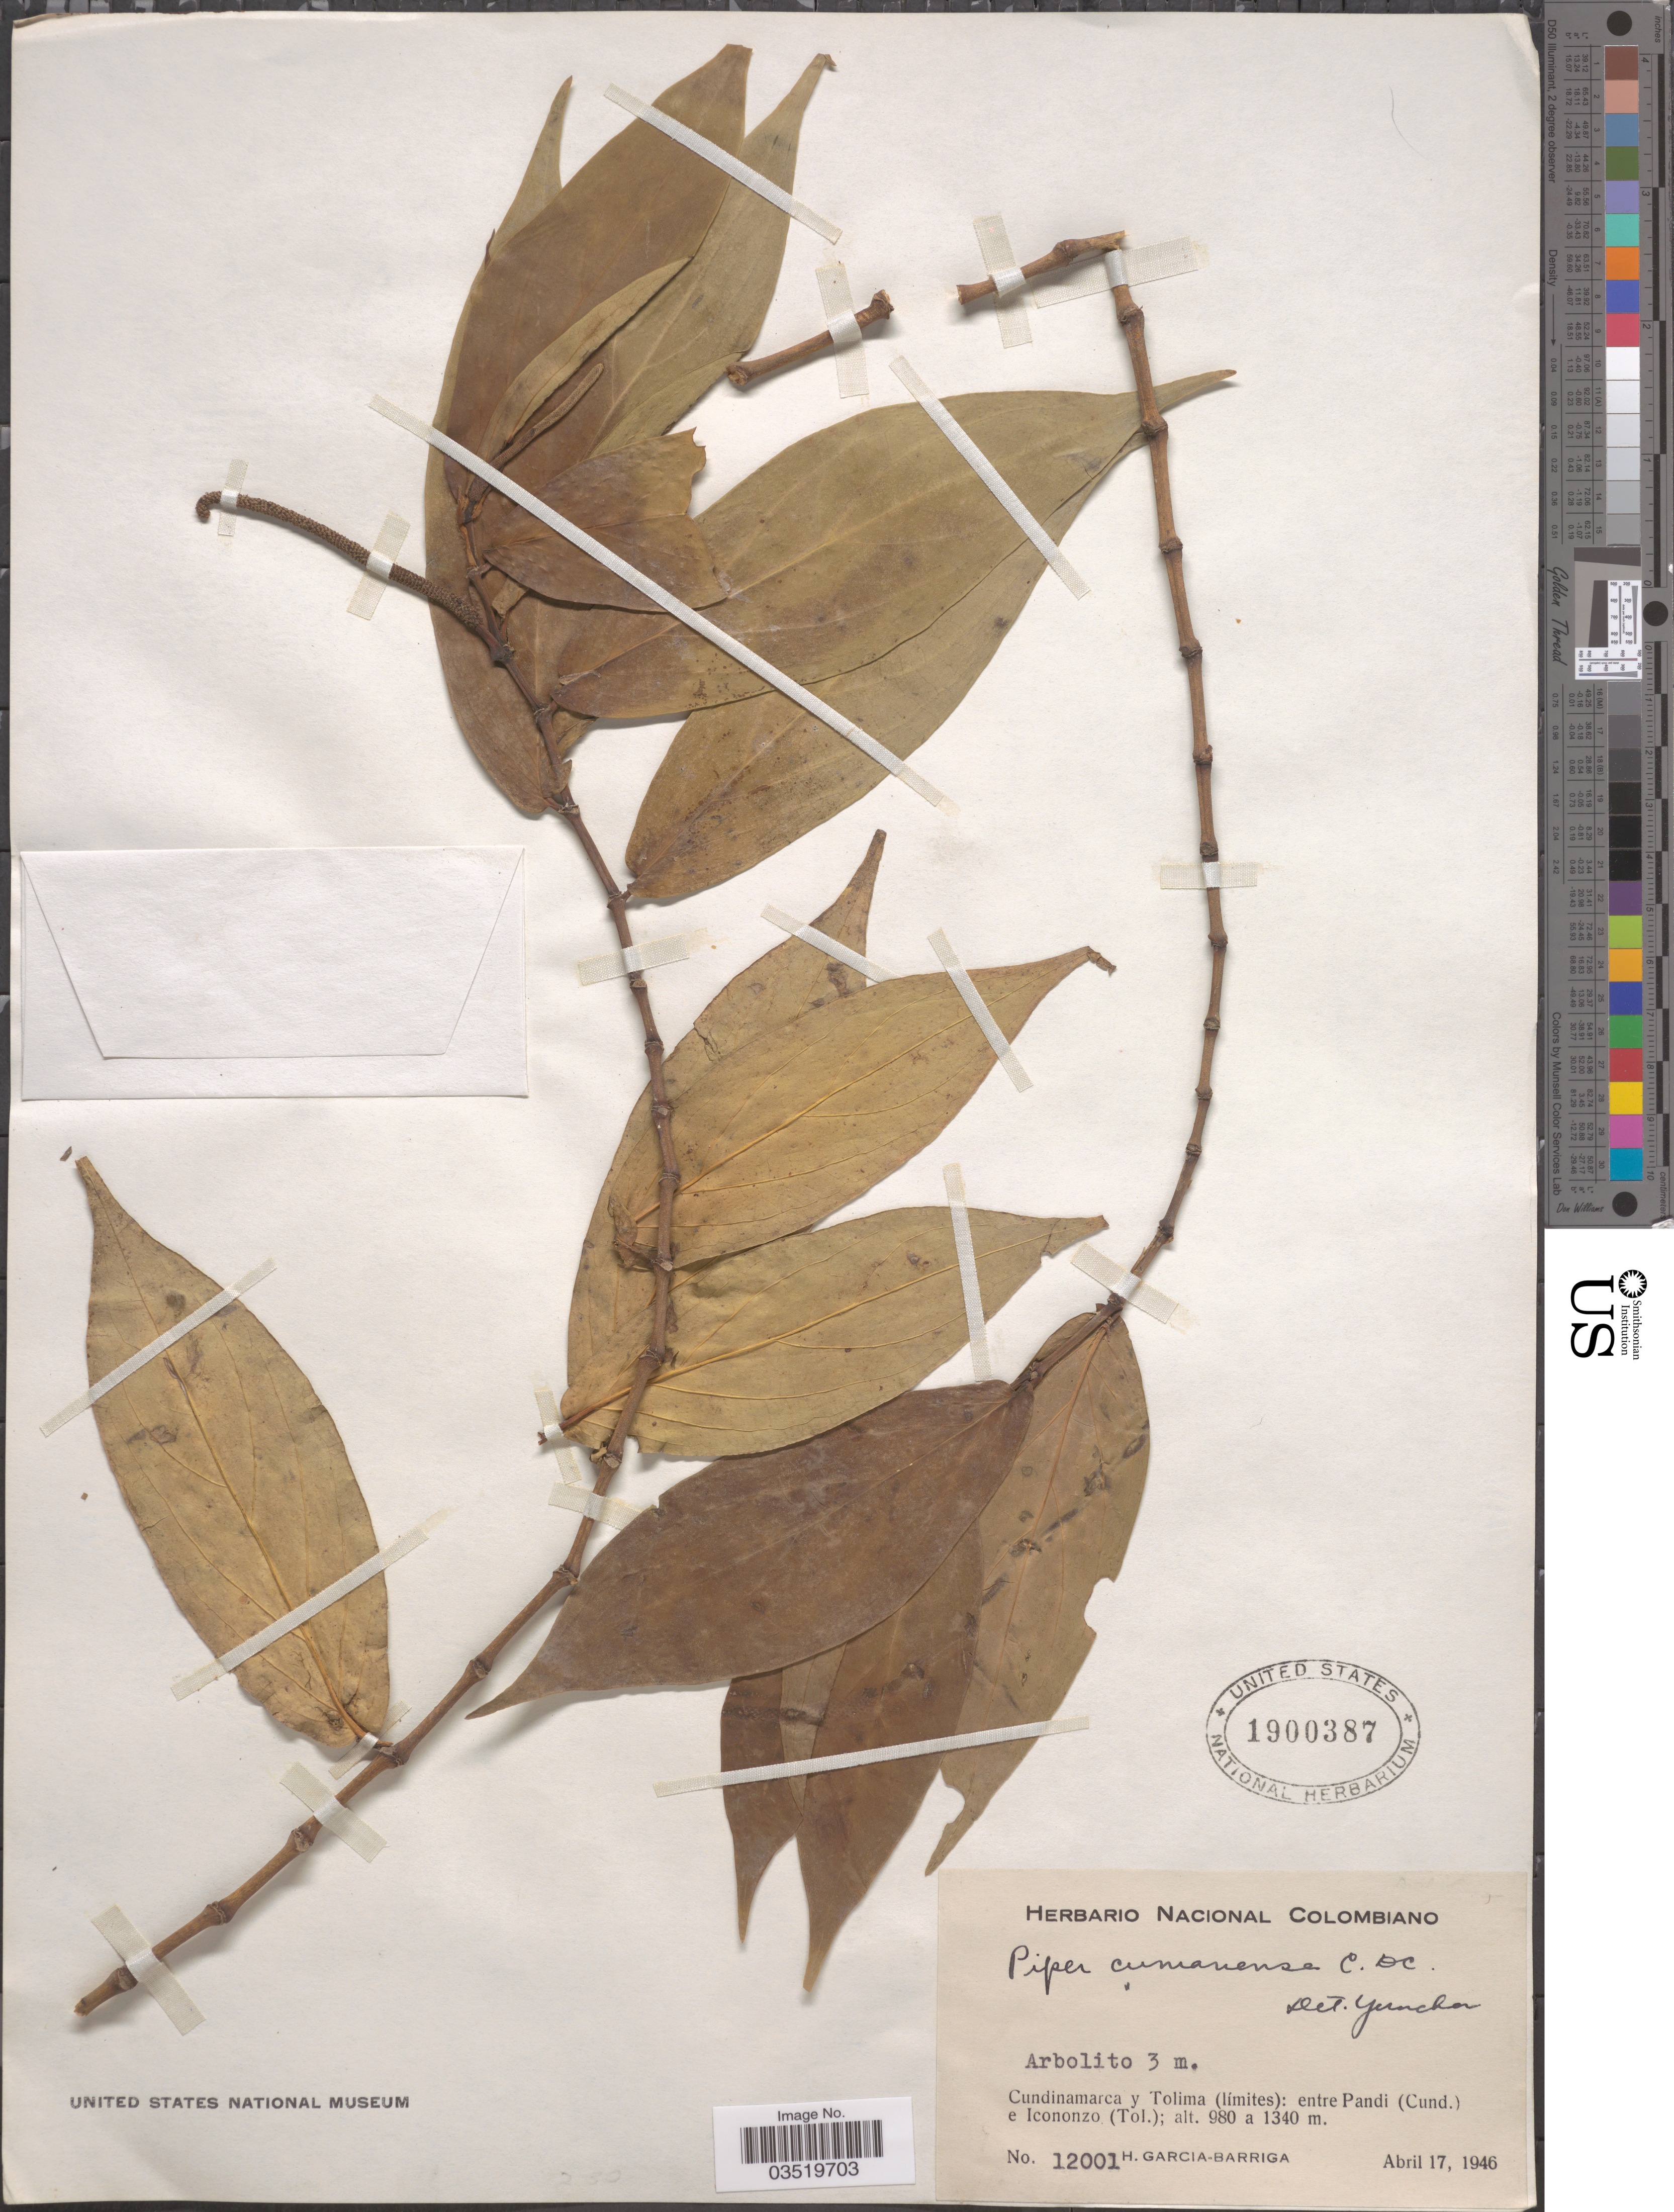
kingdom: Plantae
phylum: Tracheophyta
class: Magnoliopsida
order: Piperales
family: Piperaceae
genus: Piper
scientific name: Piper cumanense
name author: Kunth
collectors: H. García Barriga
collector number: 12001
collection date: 1946-04-17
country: Colombia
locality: Cundinamarca y Tolima (límites): entre Pandi (Cund.) e Icononzo (Tol.).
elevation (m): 980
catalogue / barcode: US 1900387